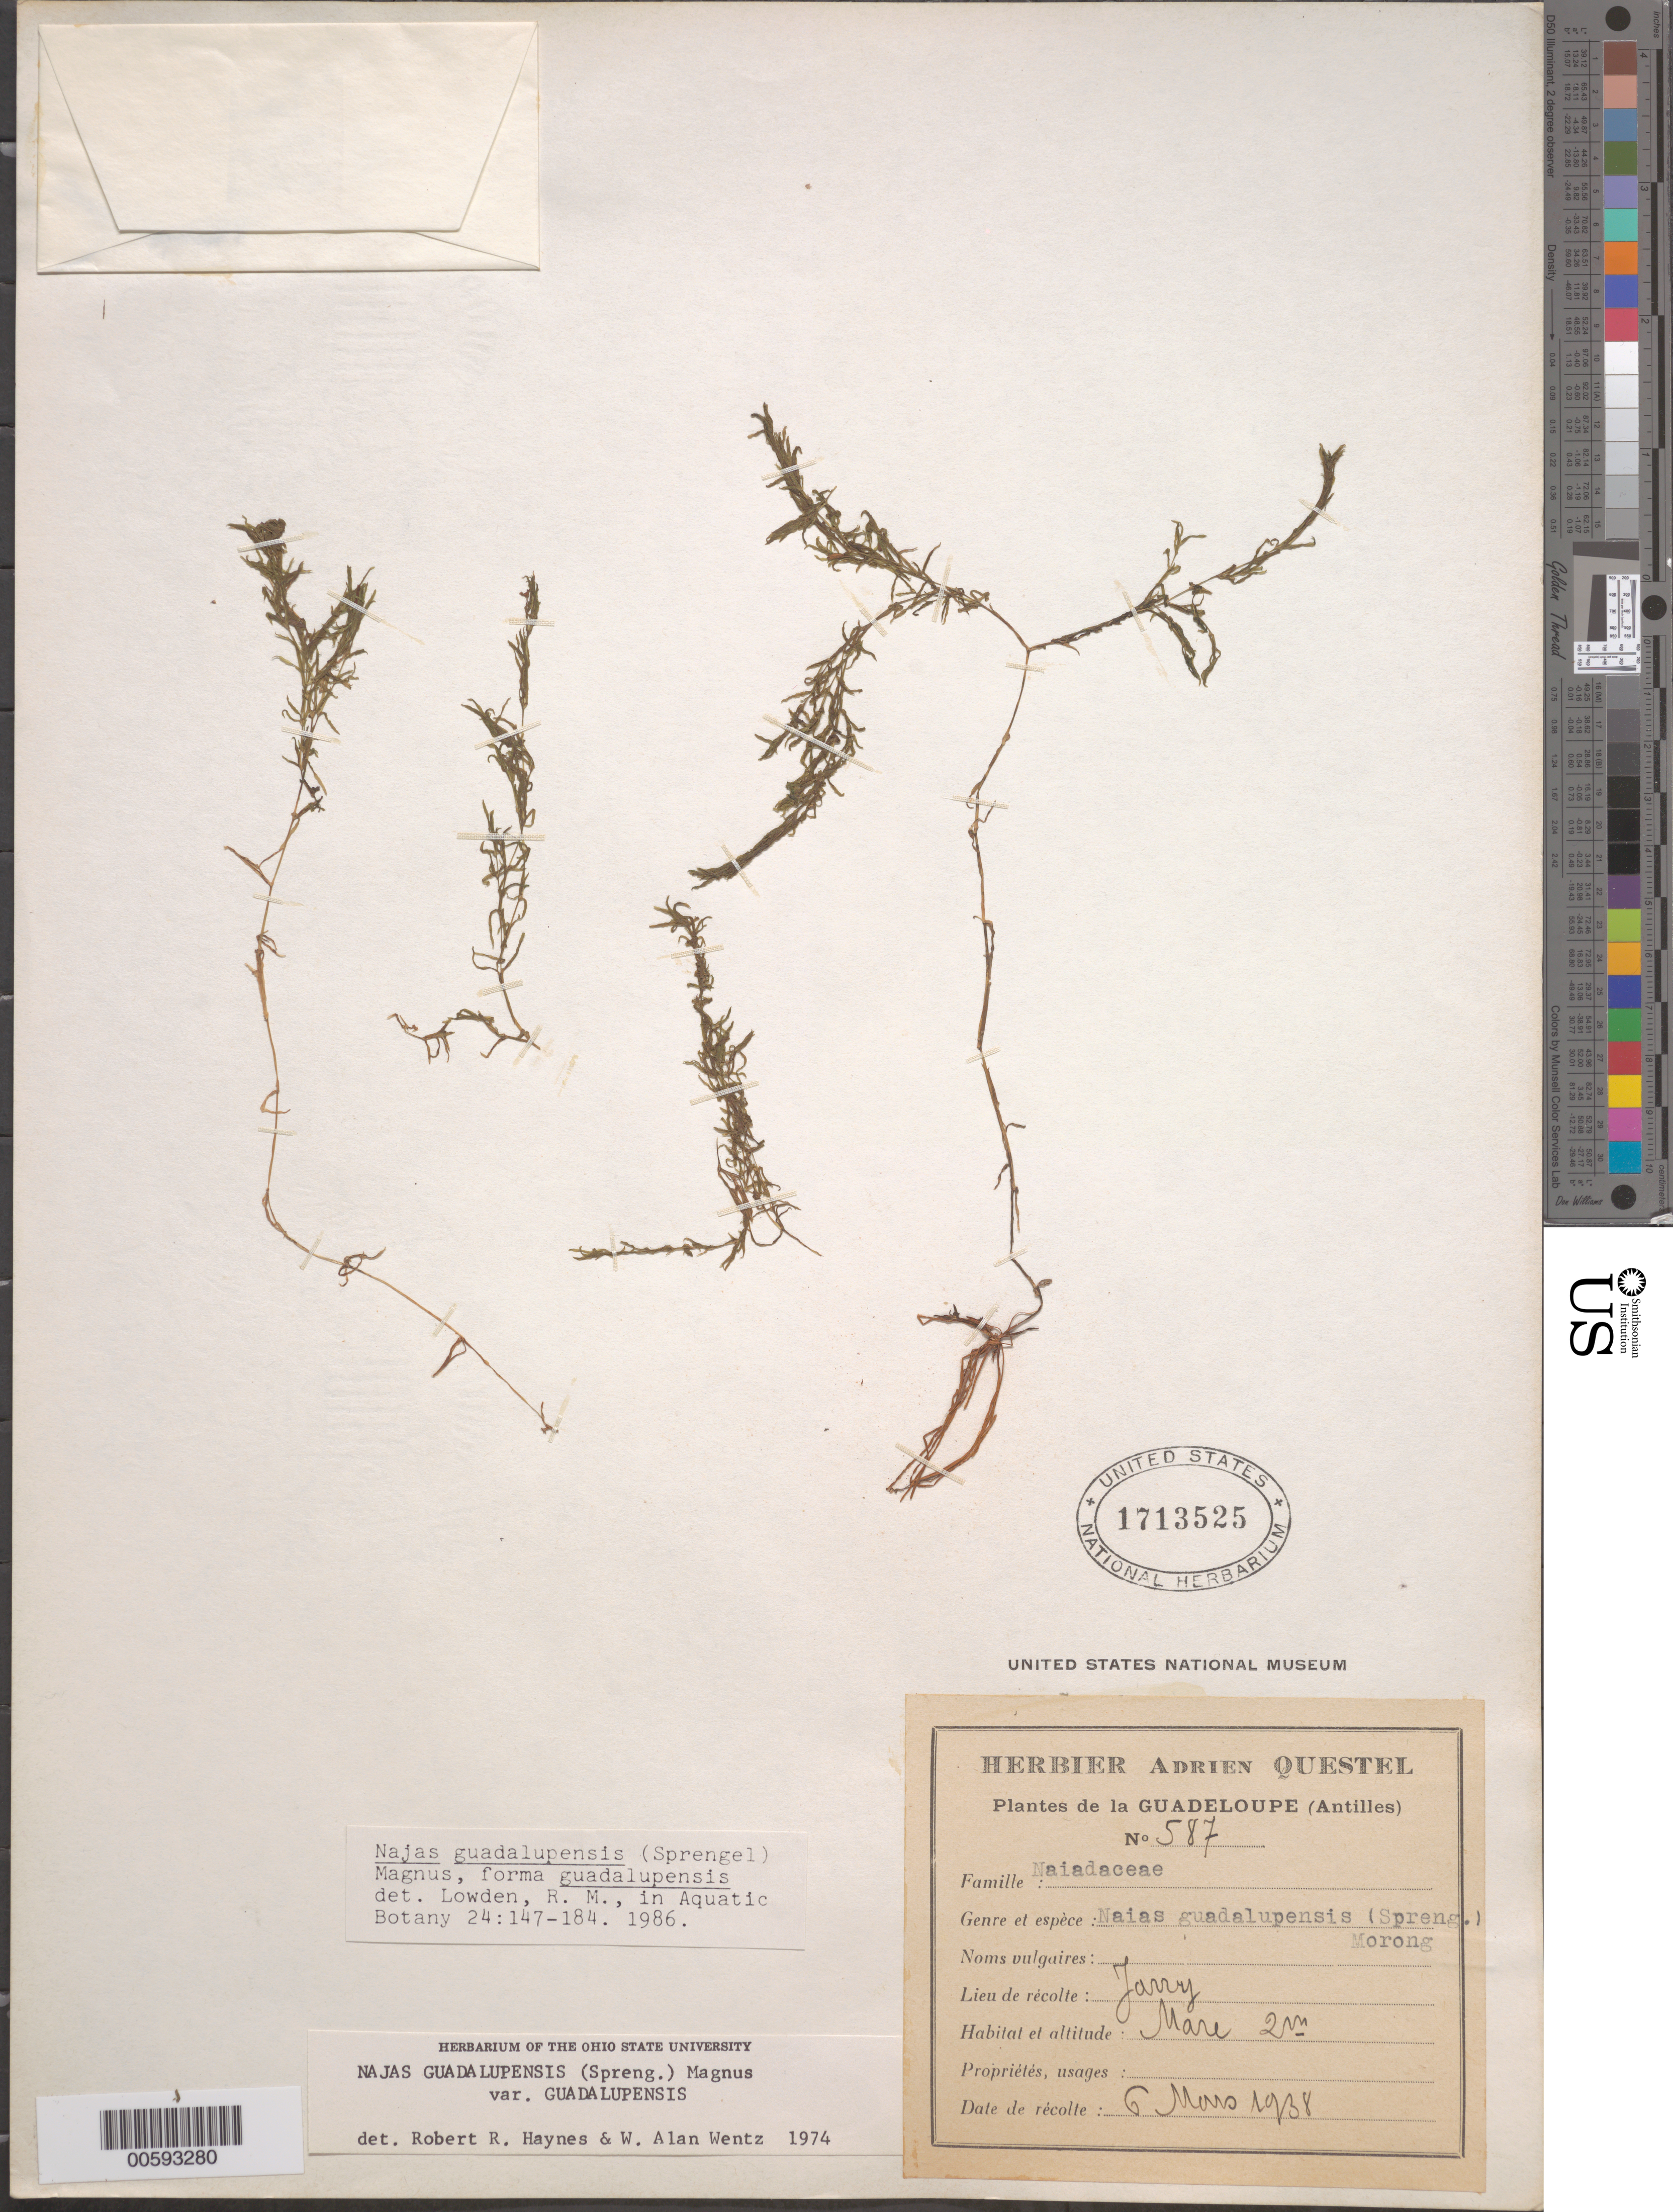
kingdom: Plantae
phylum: Tracheophyta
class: Liliopsida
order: Alismatales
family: Hydrocharitaceae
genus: Najas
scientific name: Najas guadalupensis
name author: (Spreng.) Magnus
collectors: A. Questel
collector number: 587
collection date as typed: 06 Mar 1938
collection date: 1938-03-06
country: Guadeloupe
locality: Antilles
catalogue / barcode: US 1713525